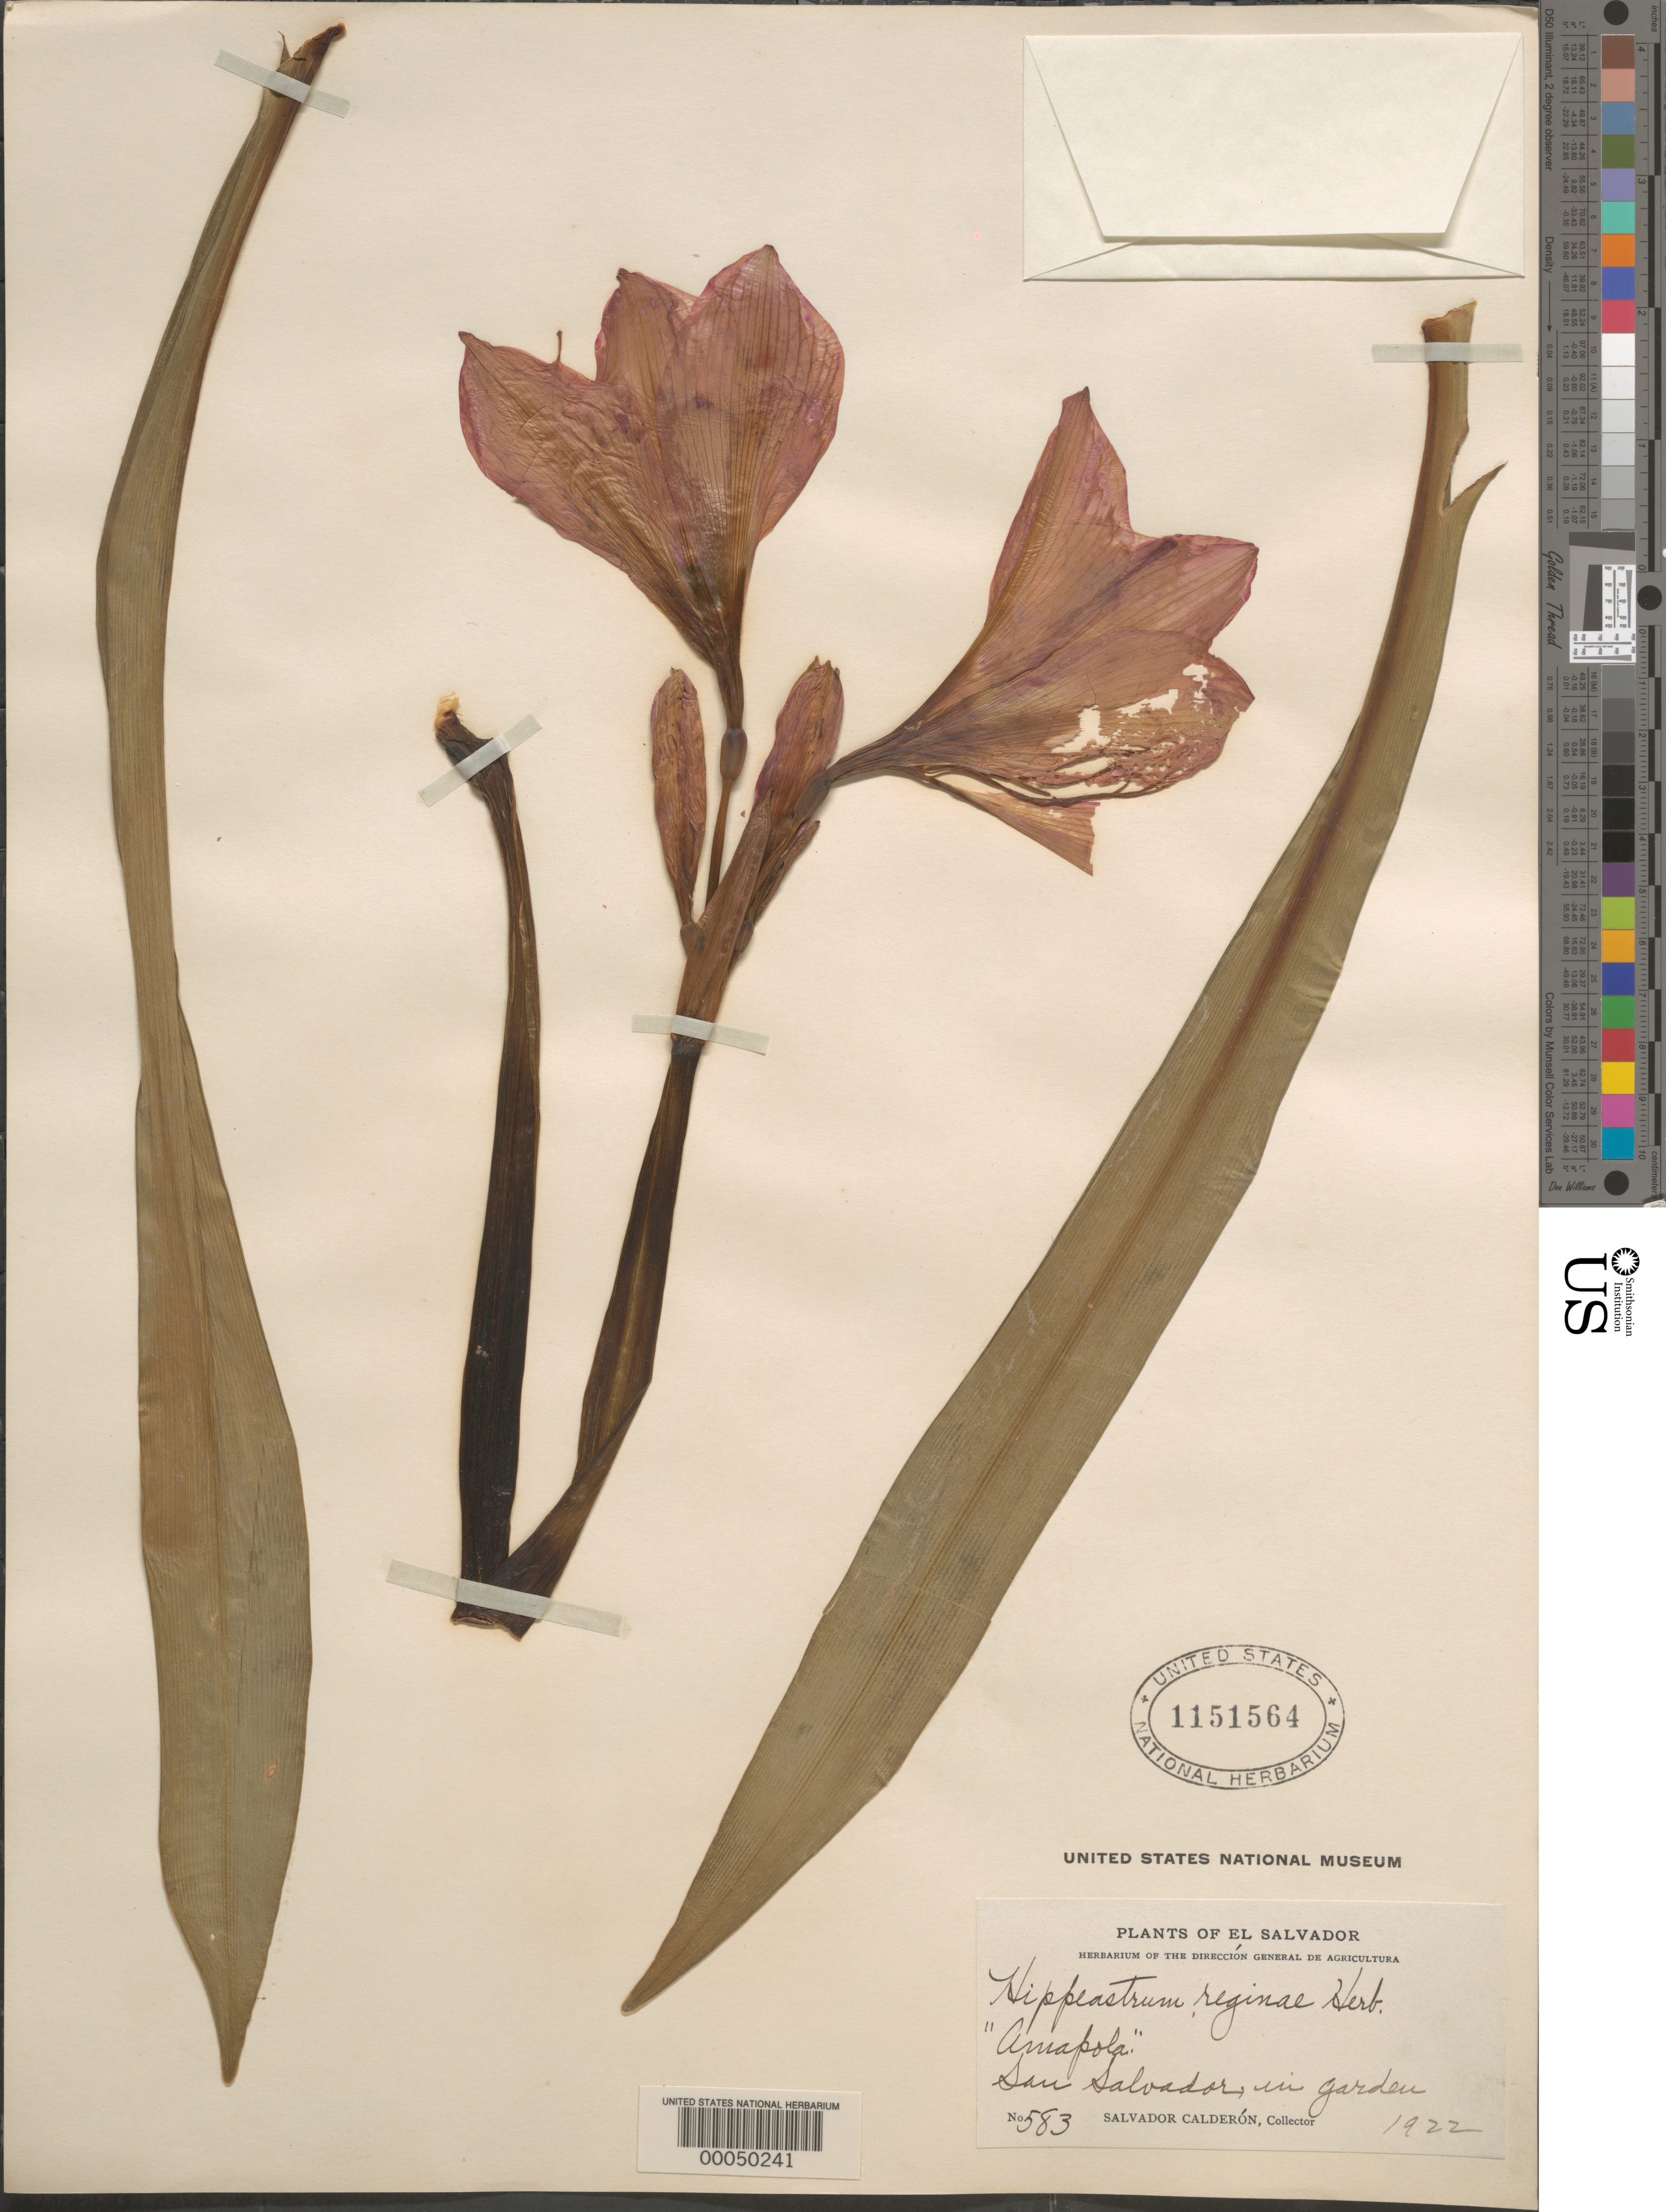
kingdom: Plantae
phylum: Tracheophyta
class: Liliopsida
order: Asparagales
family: Amaryllidaceae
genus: Hippeastrum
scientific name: Hippeastrum reginae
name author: (L.) Herb.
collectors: S. Calderón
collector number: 583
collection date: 1922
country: El Salvador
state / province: San Salvador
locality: In garden.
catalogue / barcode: US 1151564